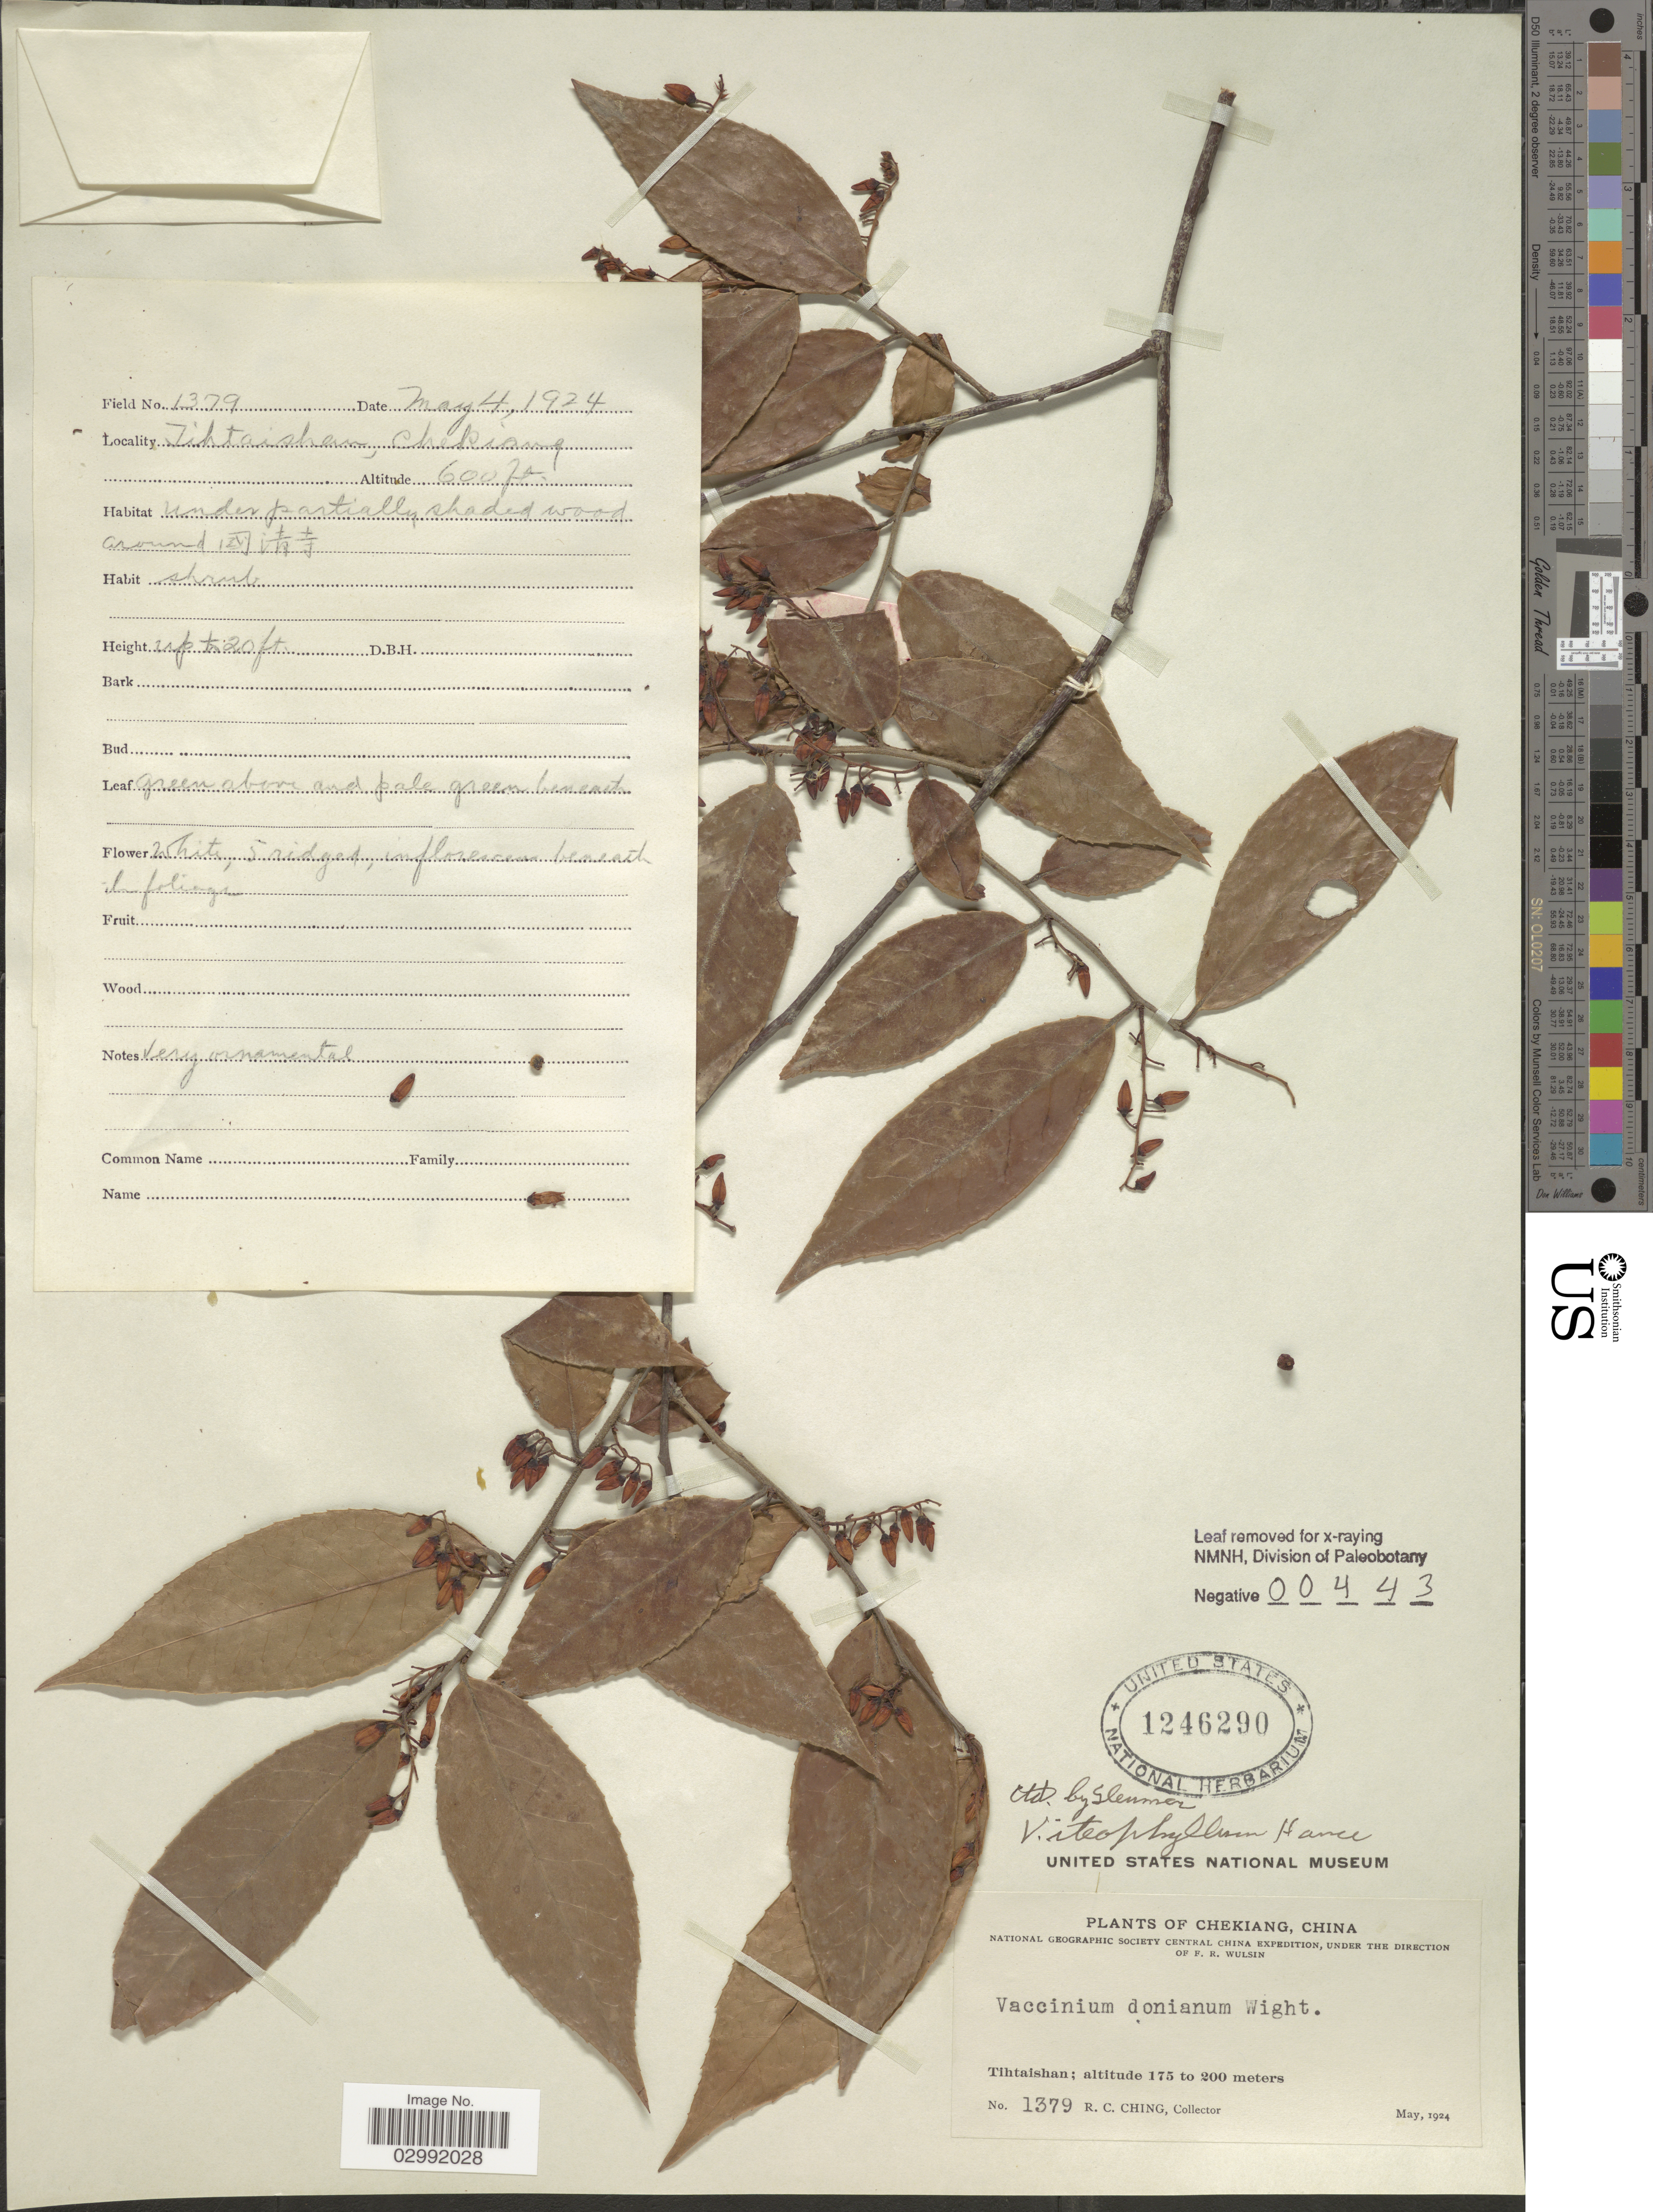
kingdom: Plantae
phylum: Tracheophyta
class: Magnoliopsida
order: Ericales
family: Ericaceae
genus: Vaccinium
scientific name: Vaccinium iteophyllum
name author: Hance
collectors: R. C. Ching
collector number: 1379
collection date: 1924-05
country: China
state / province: Zhejiang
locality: Tihtaishan.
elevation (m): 183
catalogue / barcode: US 1246290